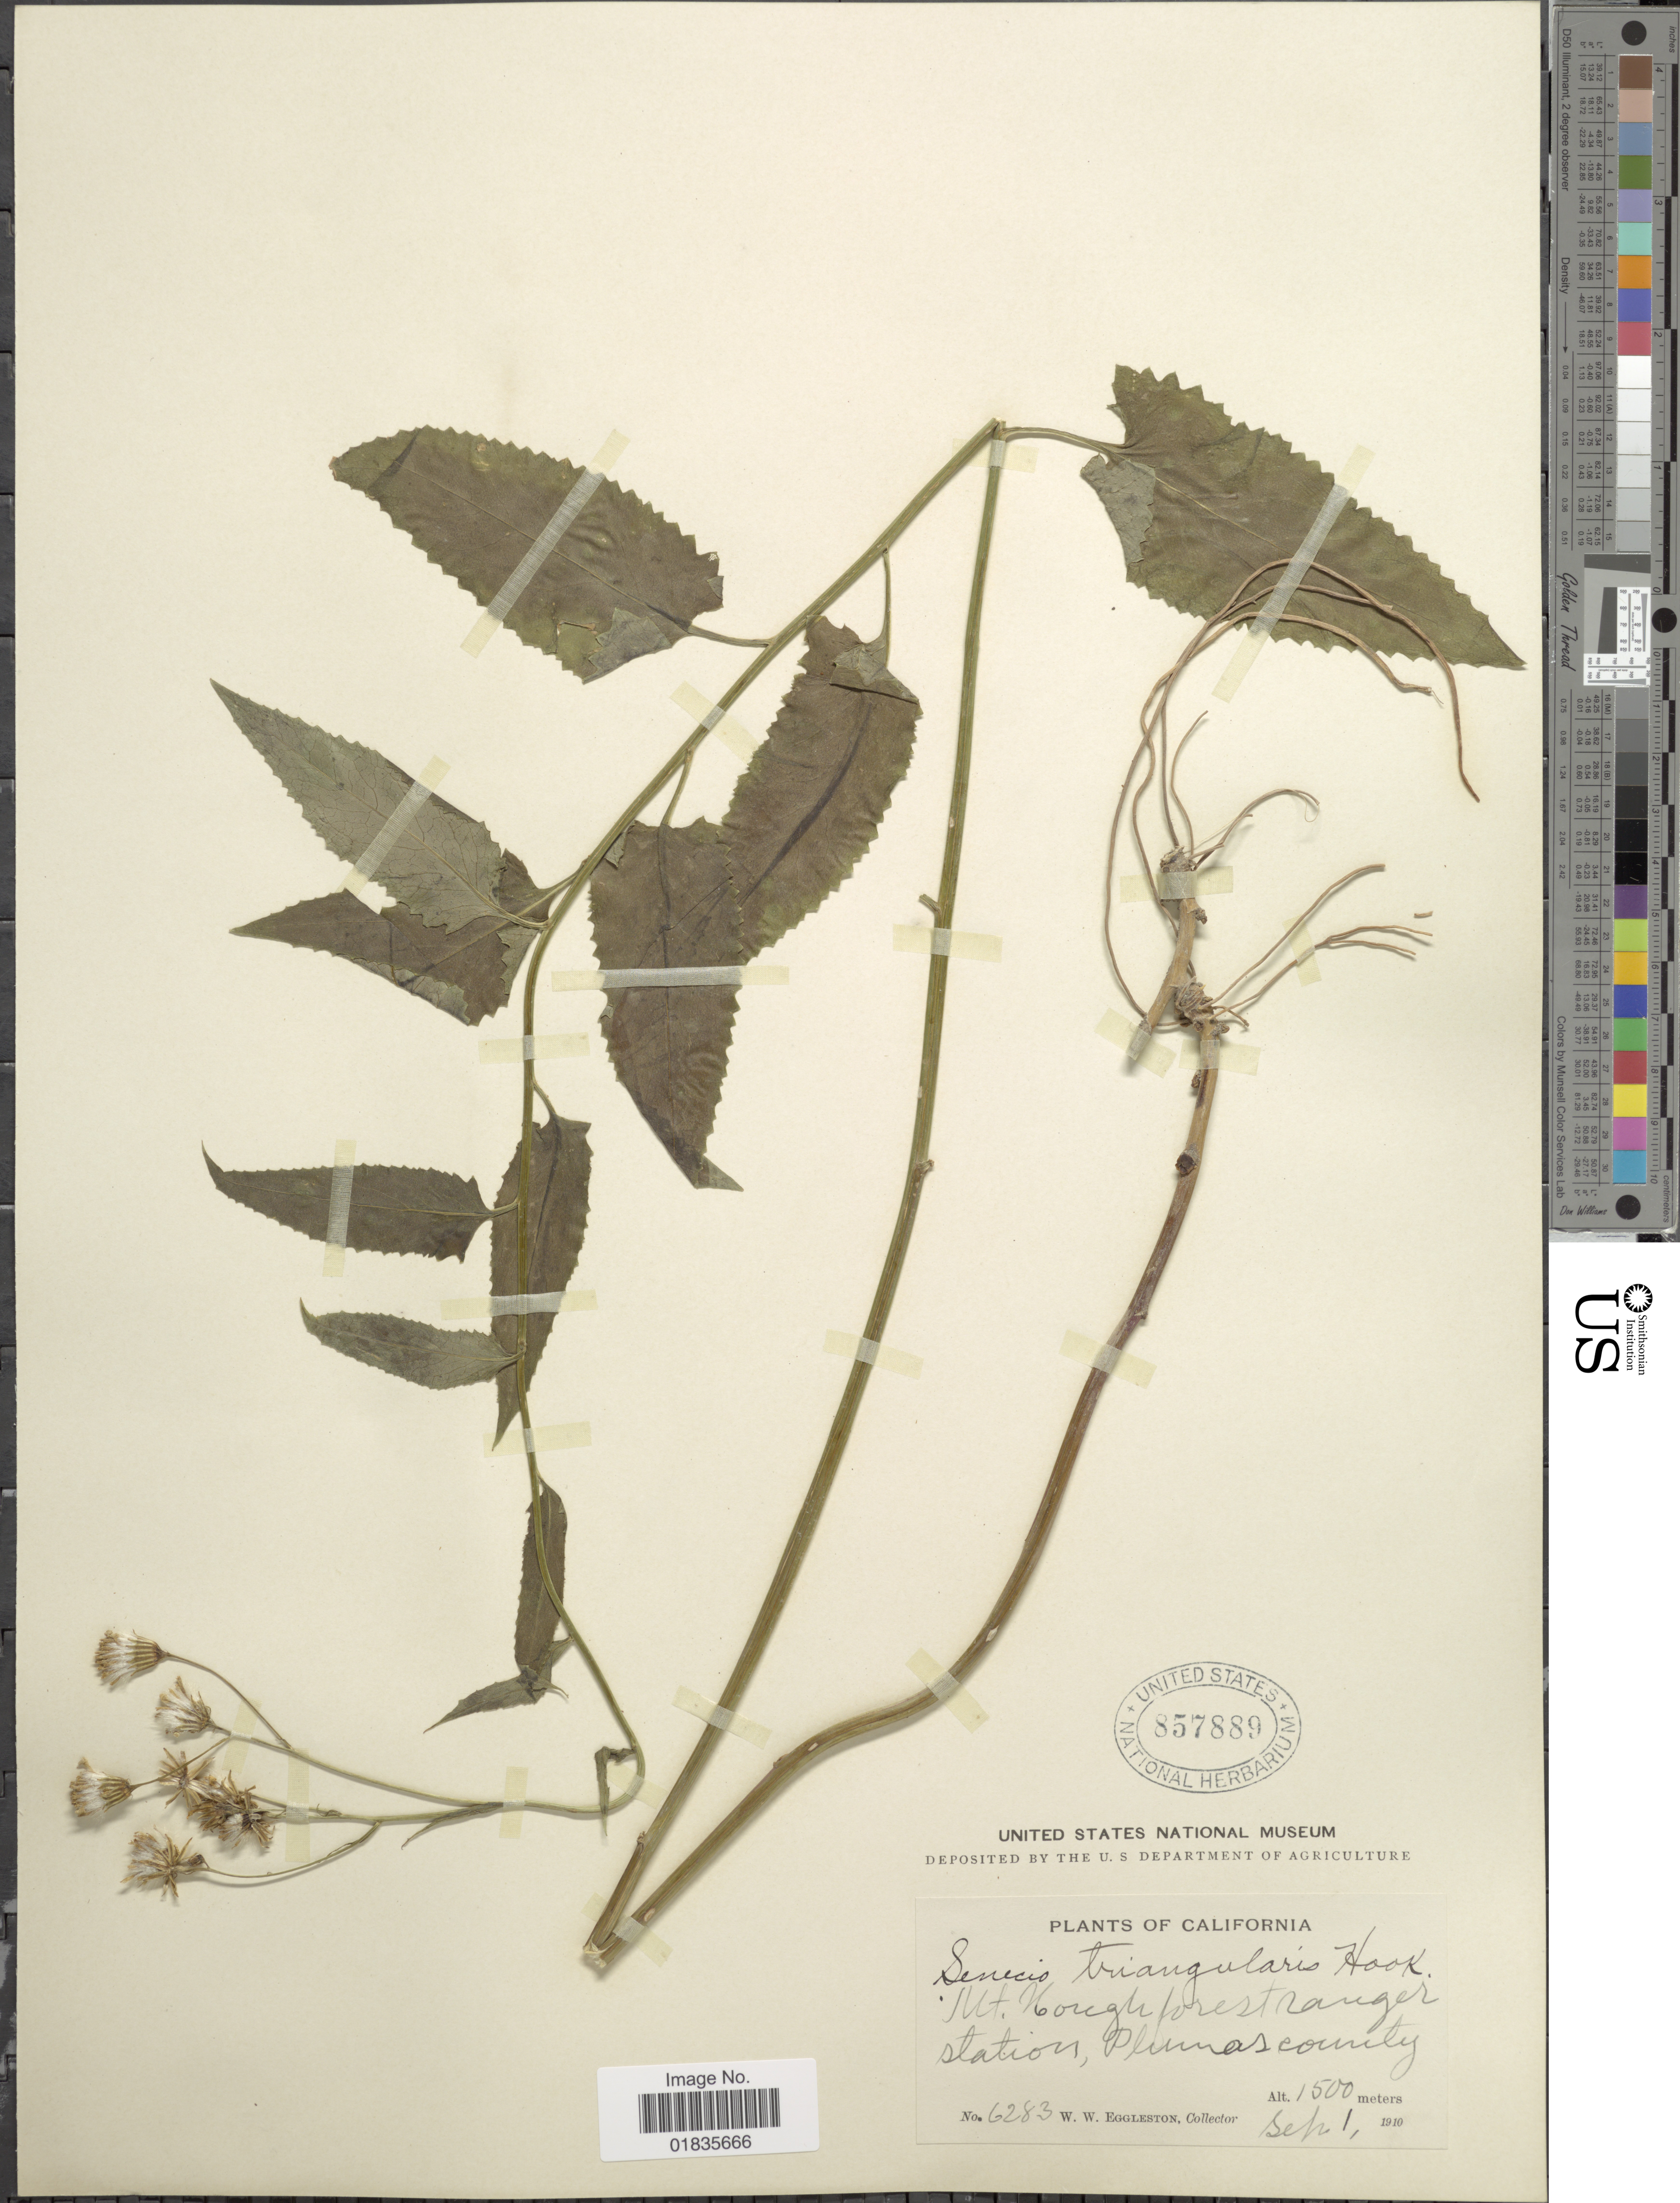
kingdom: Plantae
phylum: Tracheophyta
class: Magnoliopsida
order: Asterales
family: Asteraceae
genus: Senecio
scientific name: Senecio triangularis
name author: Hook.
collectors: W. W. Eggleston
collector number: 6283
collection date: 1910-09-01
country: United States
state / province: California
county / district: Plumas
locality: Mt. Hough forest ranger station, Plumas County.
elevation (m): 1500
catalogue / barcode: US 857889